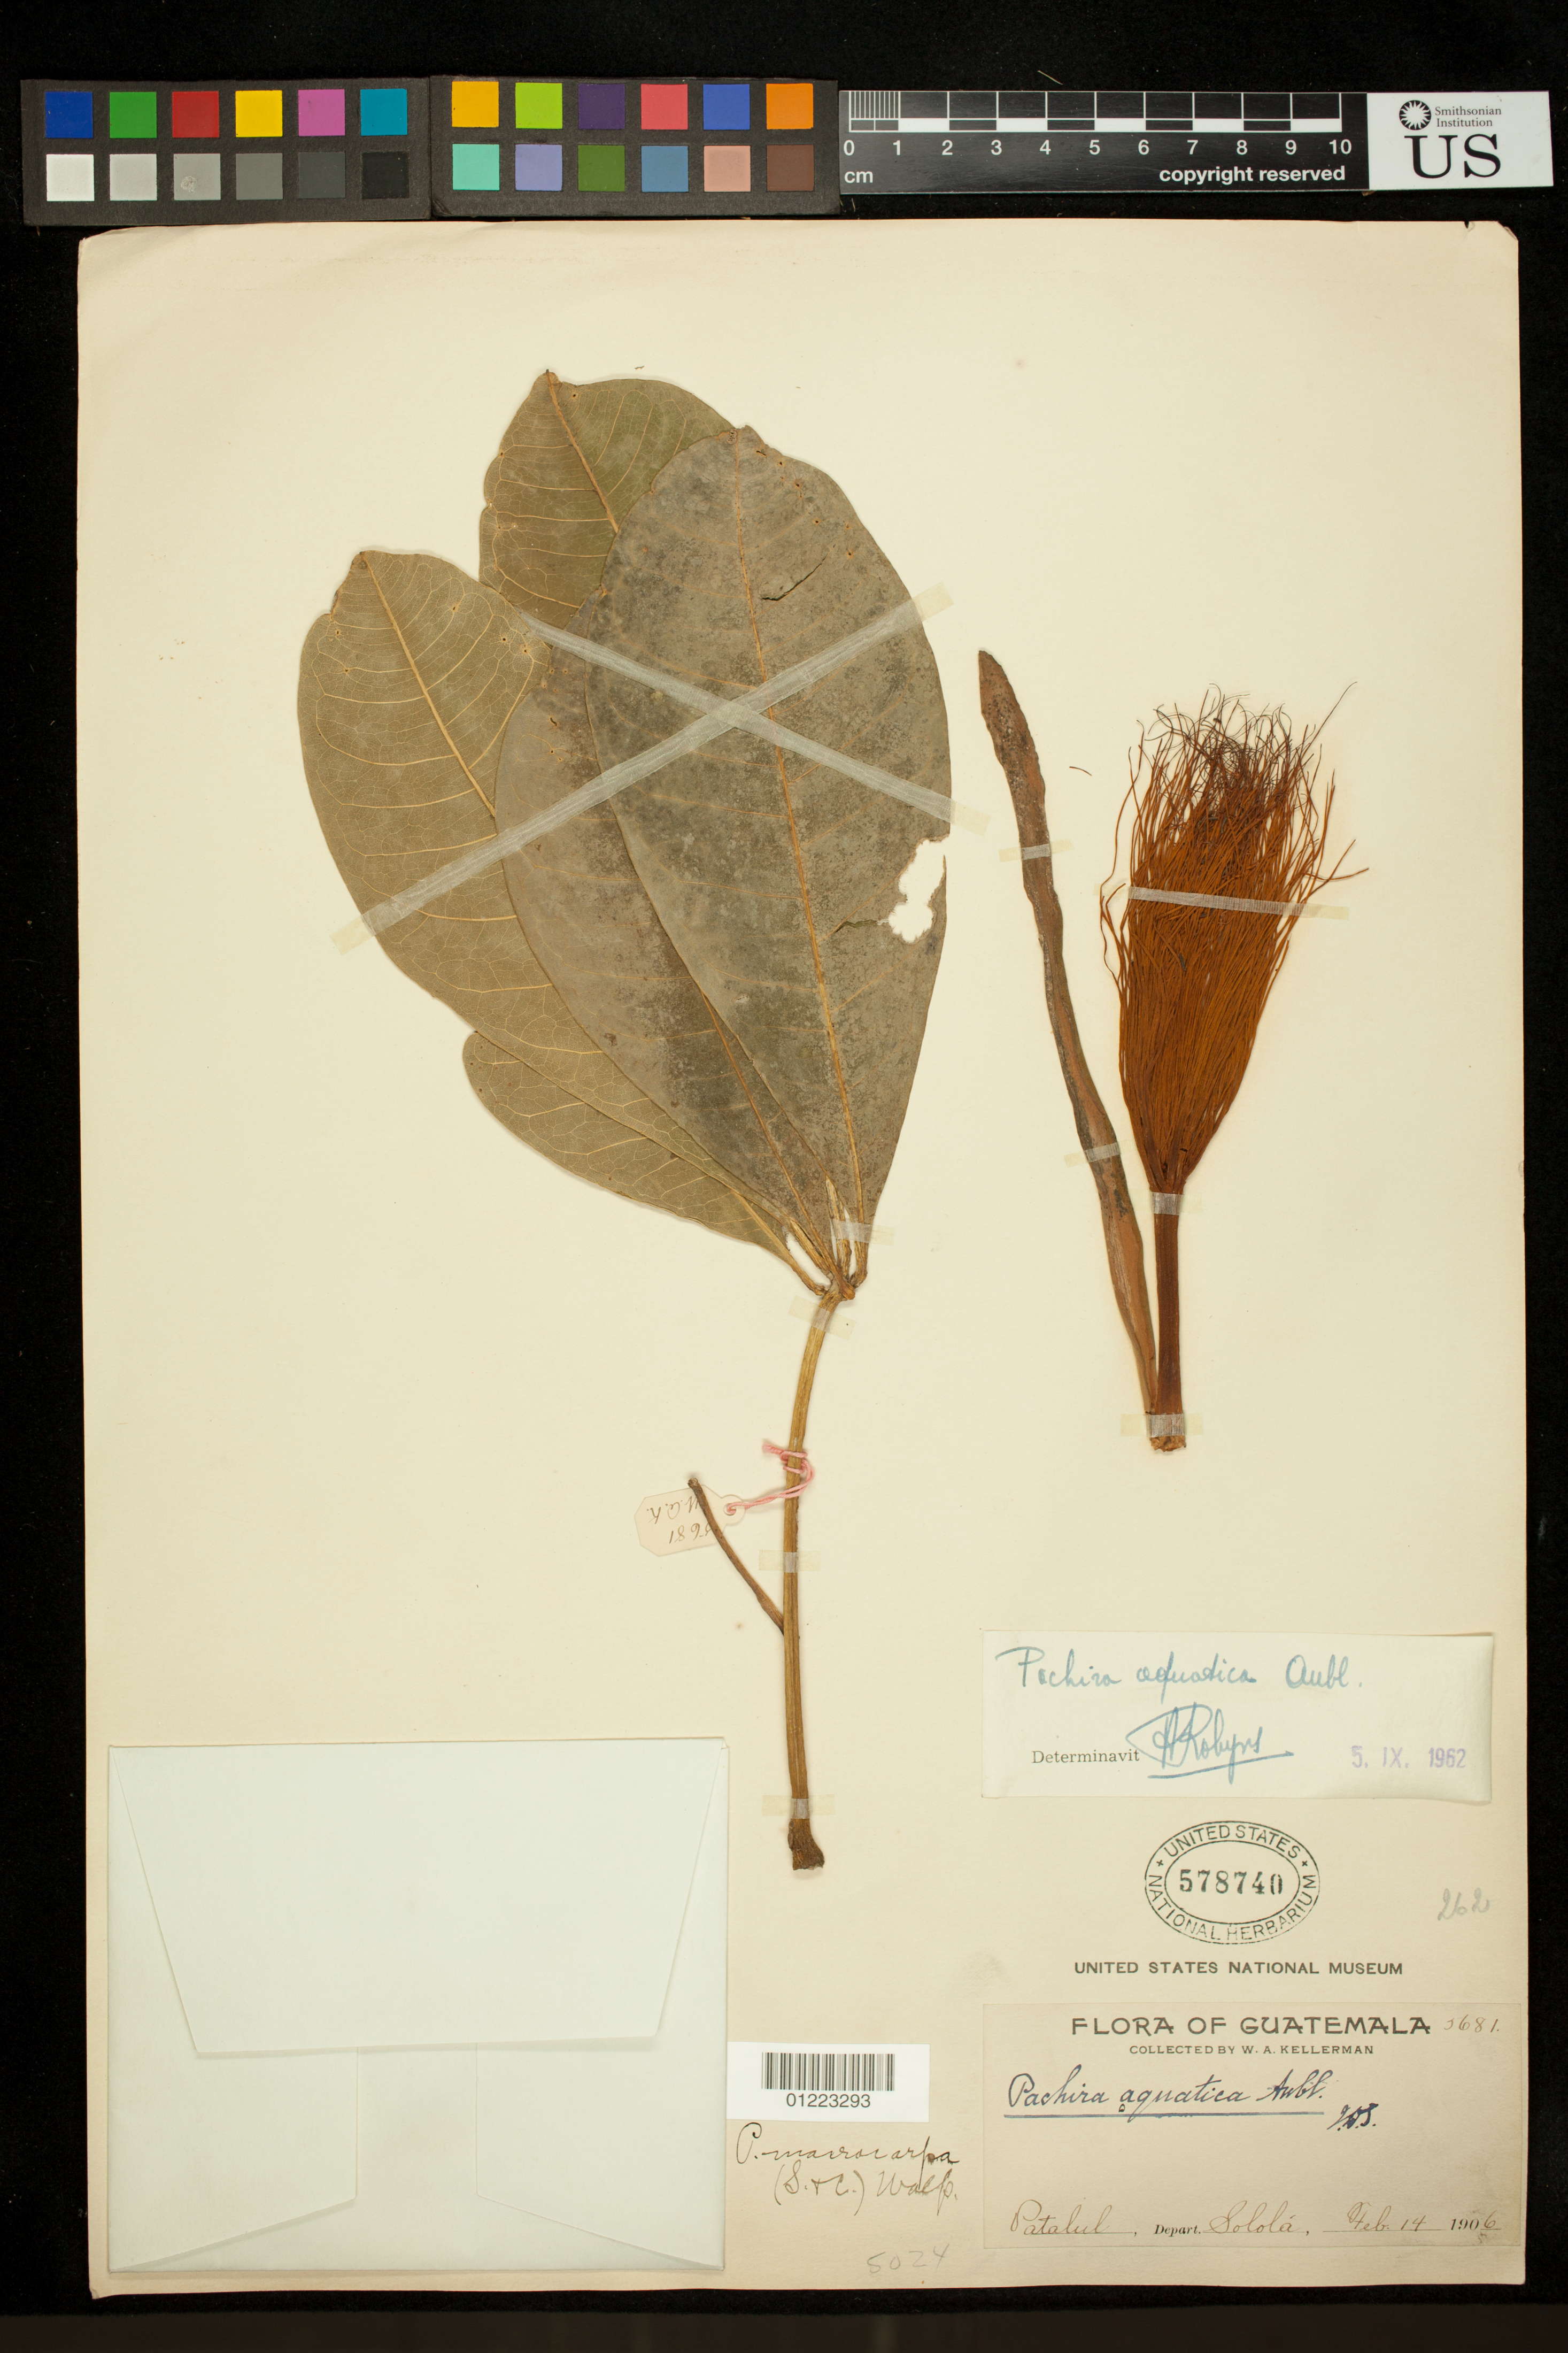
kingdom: Plantae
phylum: Tracheophyta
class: Magnoliopsida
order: Malvales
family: Malvaceae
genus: Pachira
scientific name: Pachira aquatica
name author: Aubl.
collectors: W. A. Kellermann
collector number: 5681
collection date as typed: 2/14/1906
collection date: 1906-02-14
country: Guatemala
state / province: Sololá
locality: Patalul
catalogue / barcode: US 578740